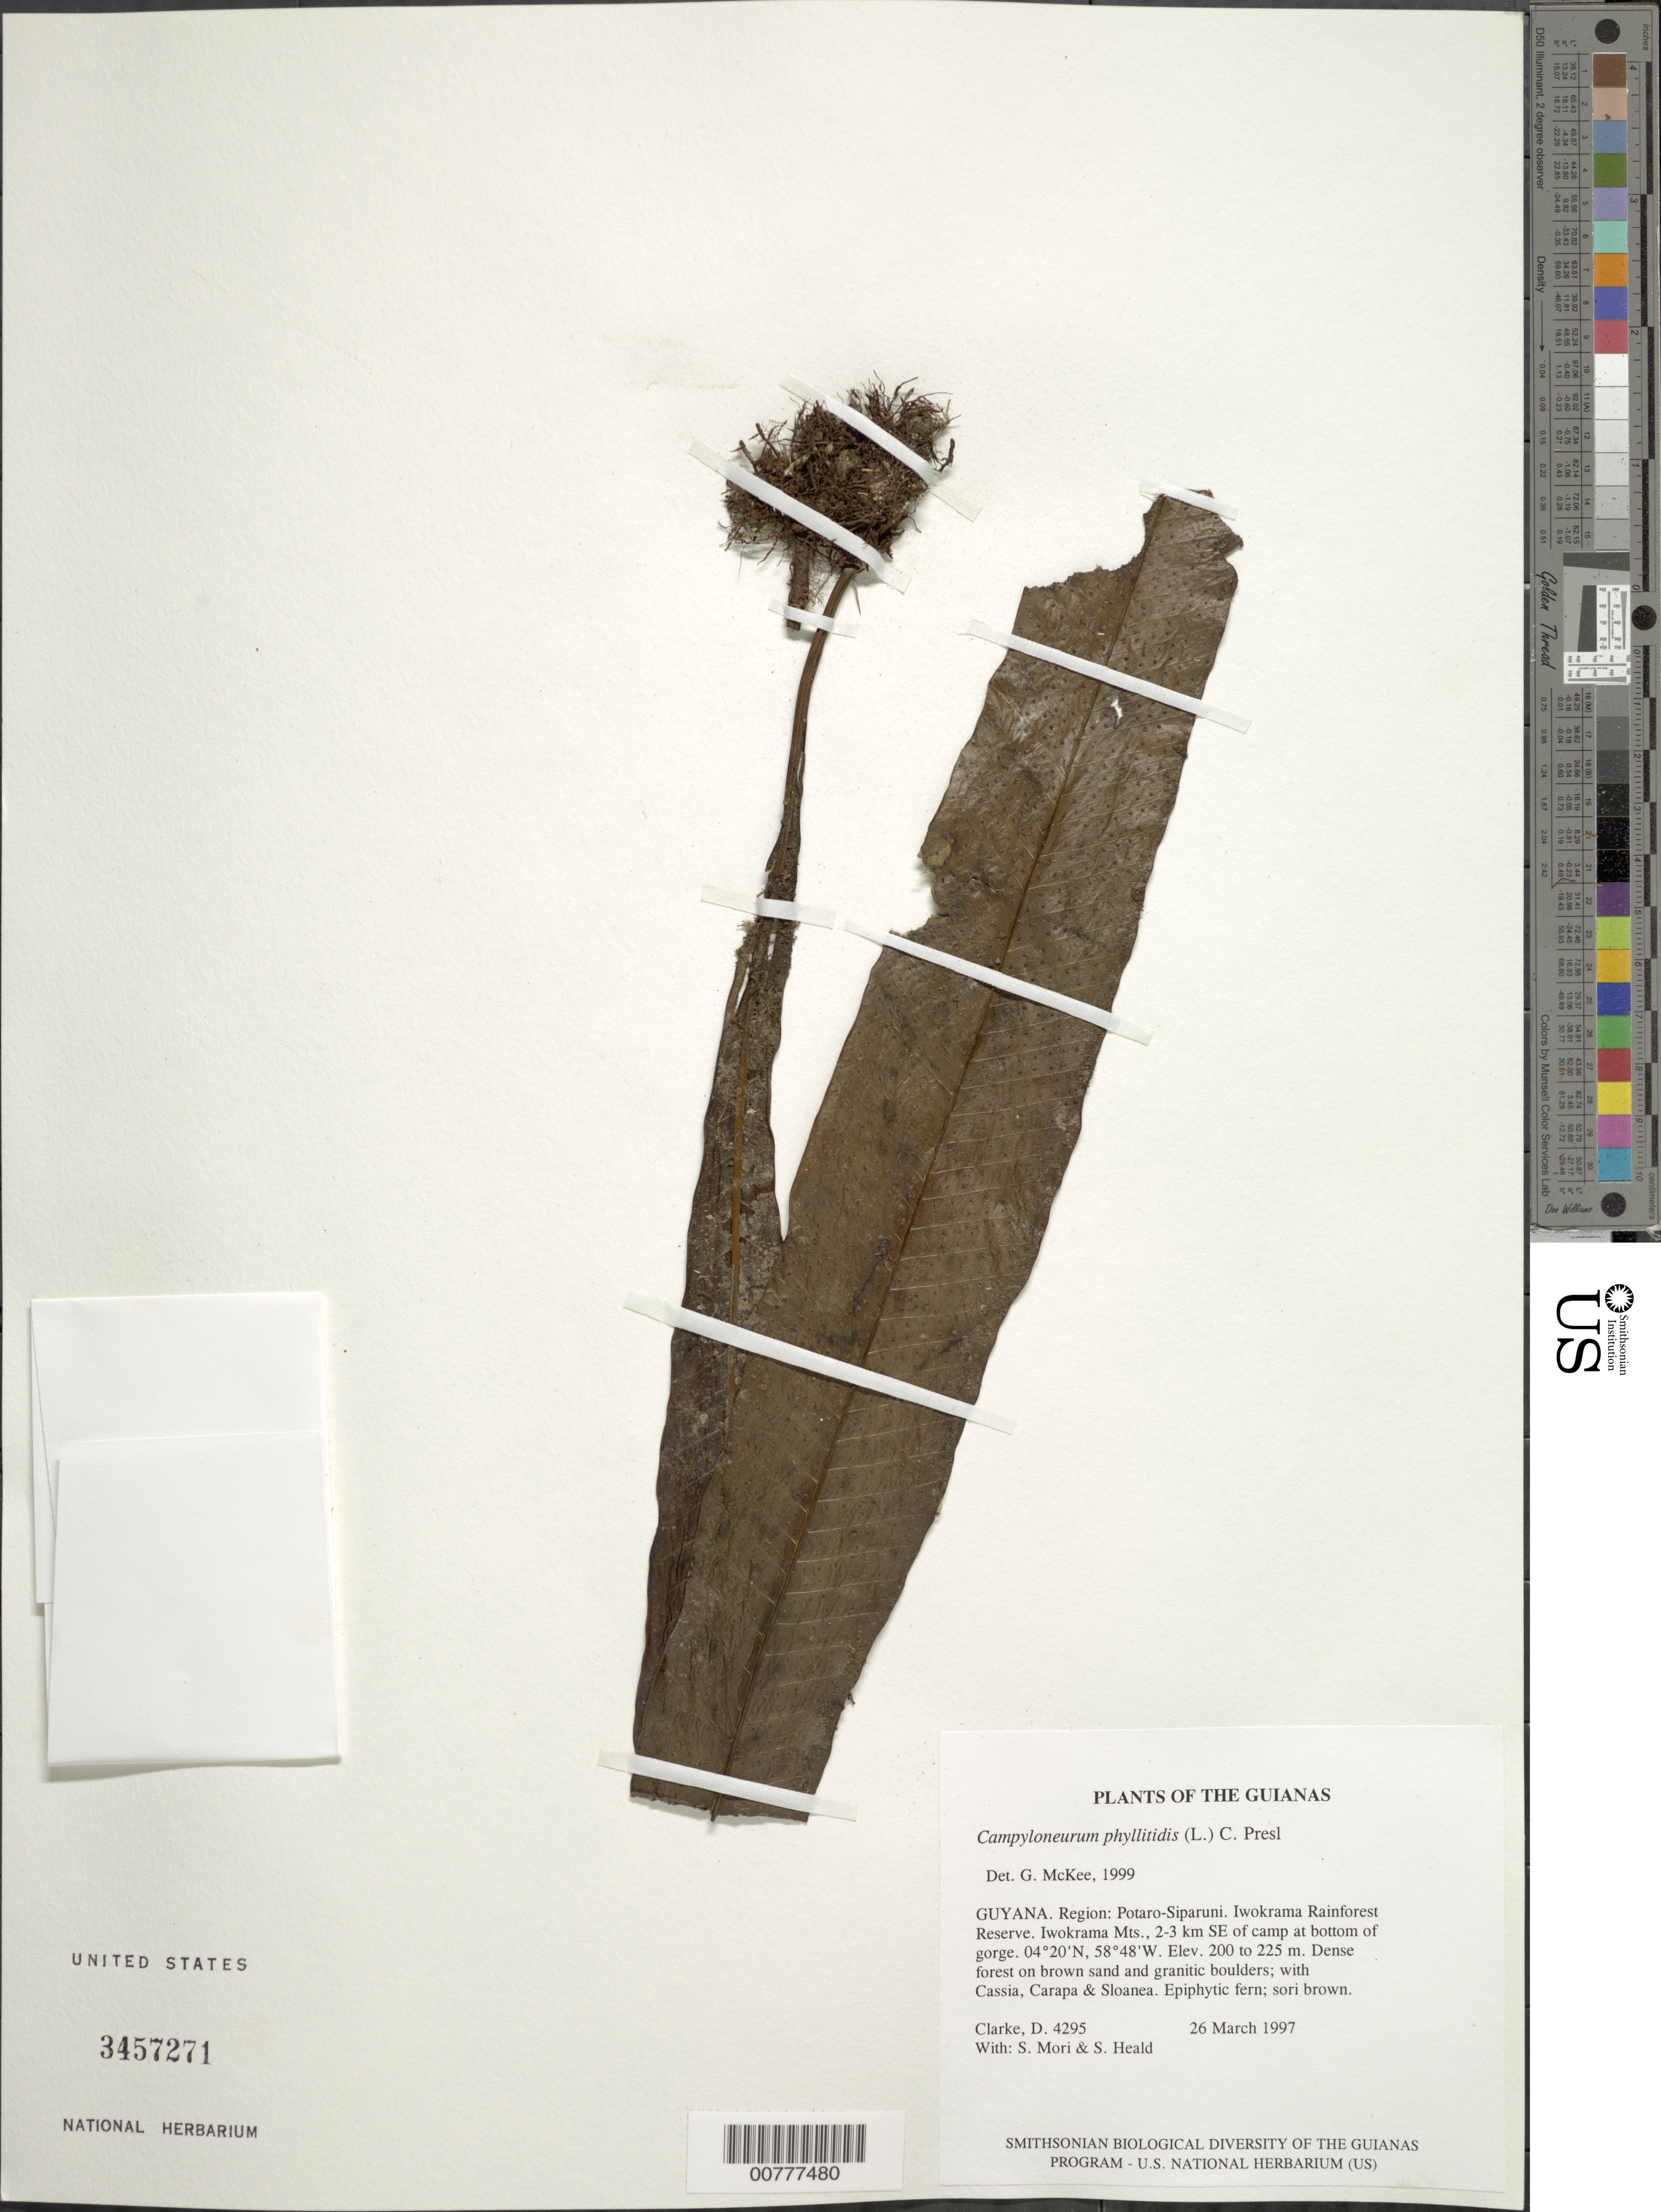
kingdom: Plantae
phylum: Tracheophyta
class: Polypodiopsida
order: Polypodiales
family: Polypodiaceae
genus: Campyloneurum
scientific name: Campyloneurum phyllitidis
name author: (L.) C. Presl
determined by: McKee, G. S., (US), NMNH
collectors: H. D. Clarke, S. Mori & S. Heald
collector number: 4295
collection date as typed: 26 March 1997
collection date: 1997-03-26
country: Guyana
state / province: Potaro-Siparuni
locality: Iwokrama Rainforest Reserve. Iwokrama Mts., 2-3 km SE of camp at bottom of gorge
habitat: Dense forest on brown sand and granitic boulders; with Cassia, Carapa & Sloanea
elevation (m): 200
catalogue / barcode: US 3457271